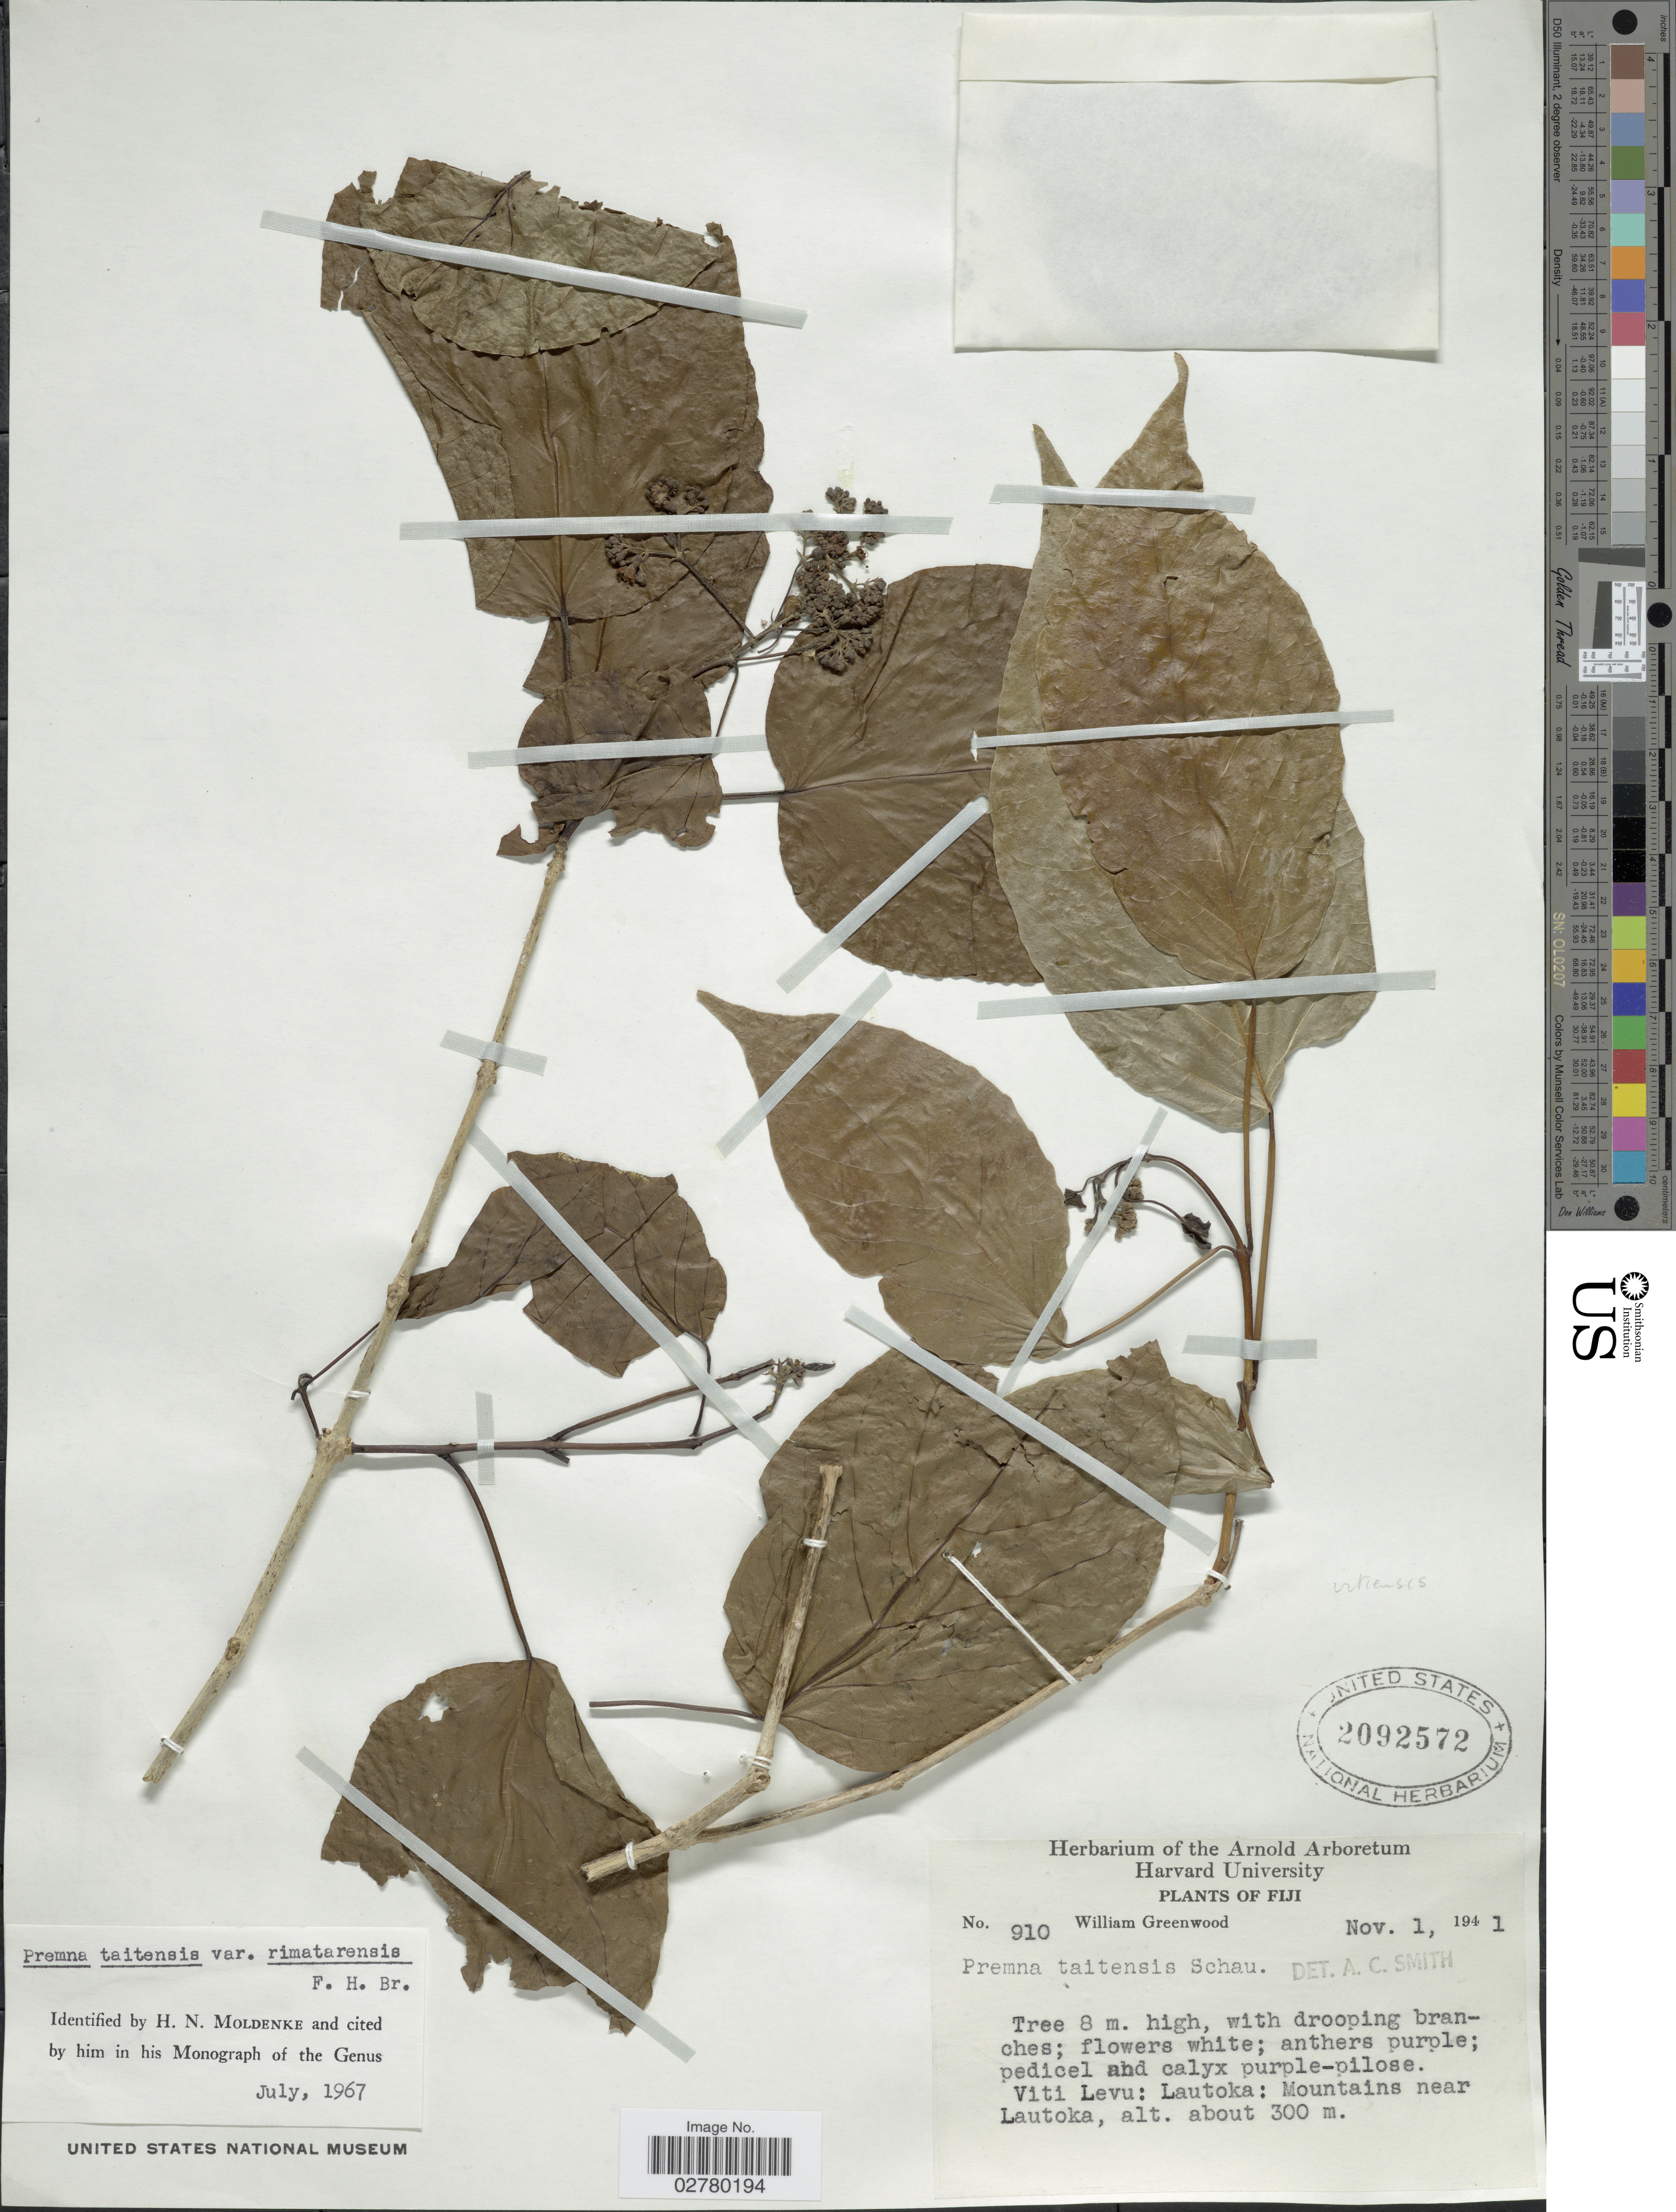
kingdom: Plantae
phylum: Tracheophyta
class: Magnoliopsida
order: Lamiales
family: Lamiaceae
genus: Premna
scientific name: Premna taitensis var. rimatarensis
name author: F. Br.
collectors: W. Greenwood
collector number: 910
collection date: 1941-11-01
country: Fiji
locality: Viti Levu: Lautoka: Mountains near Lautoka.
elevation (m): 300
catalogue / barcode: US 2092572